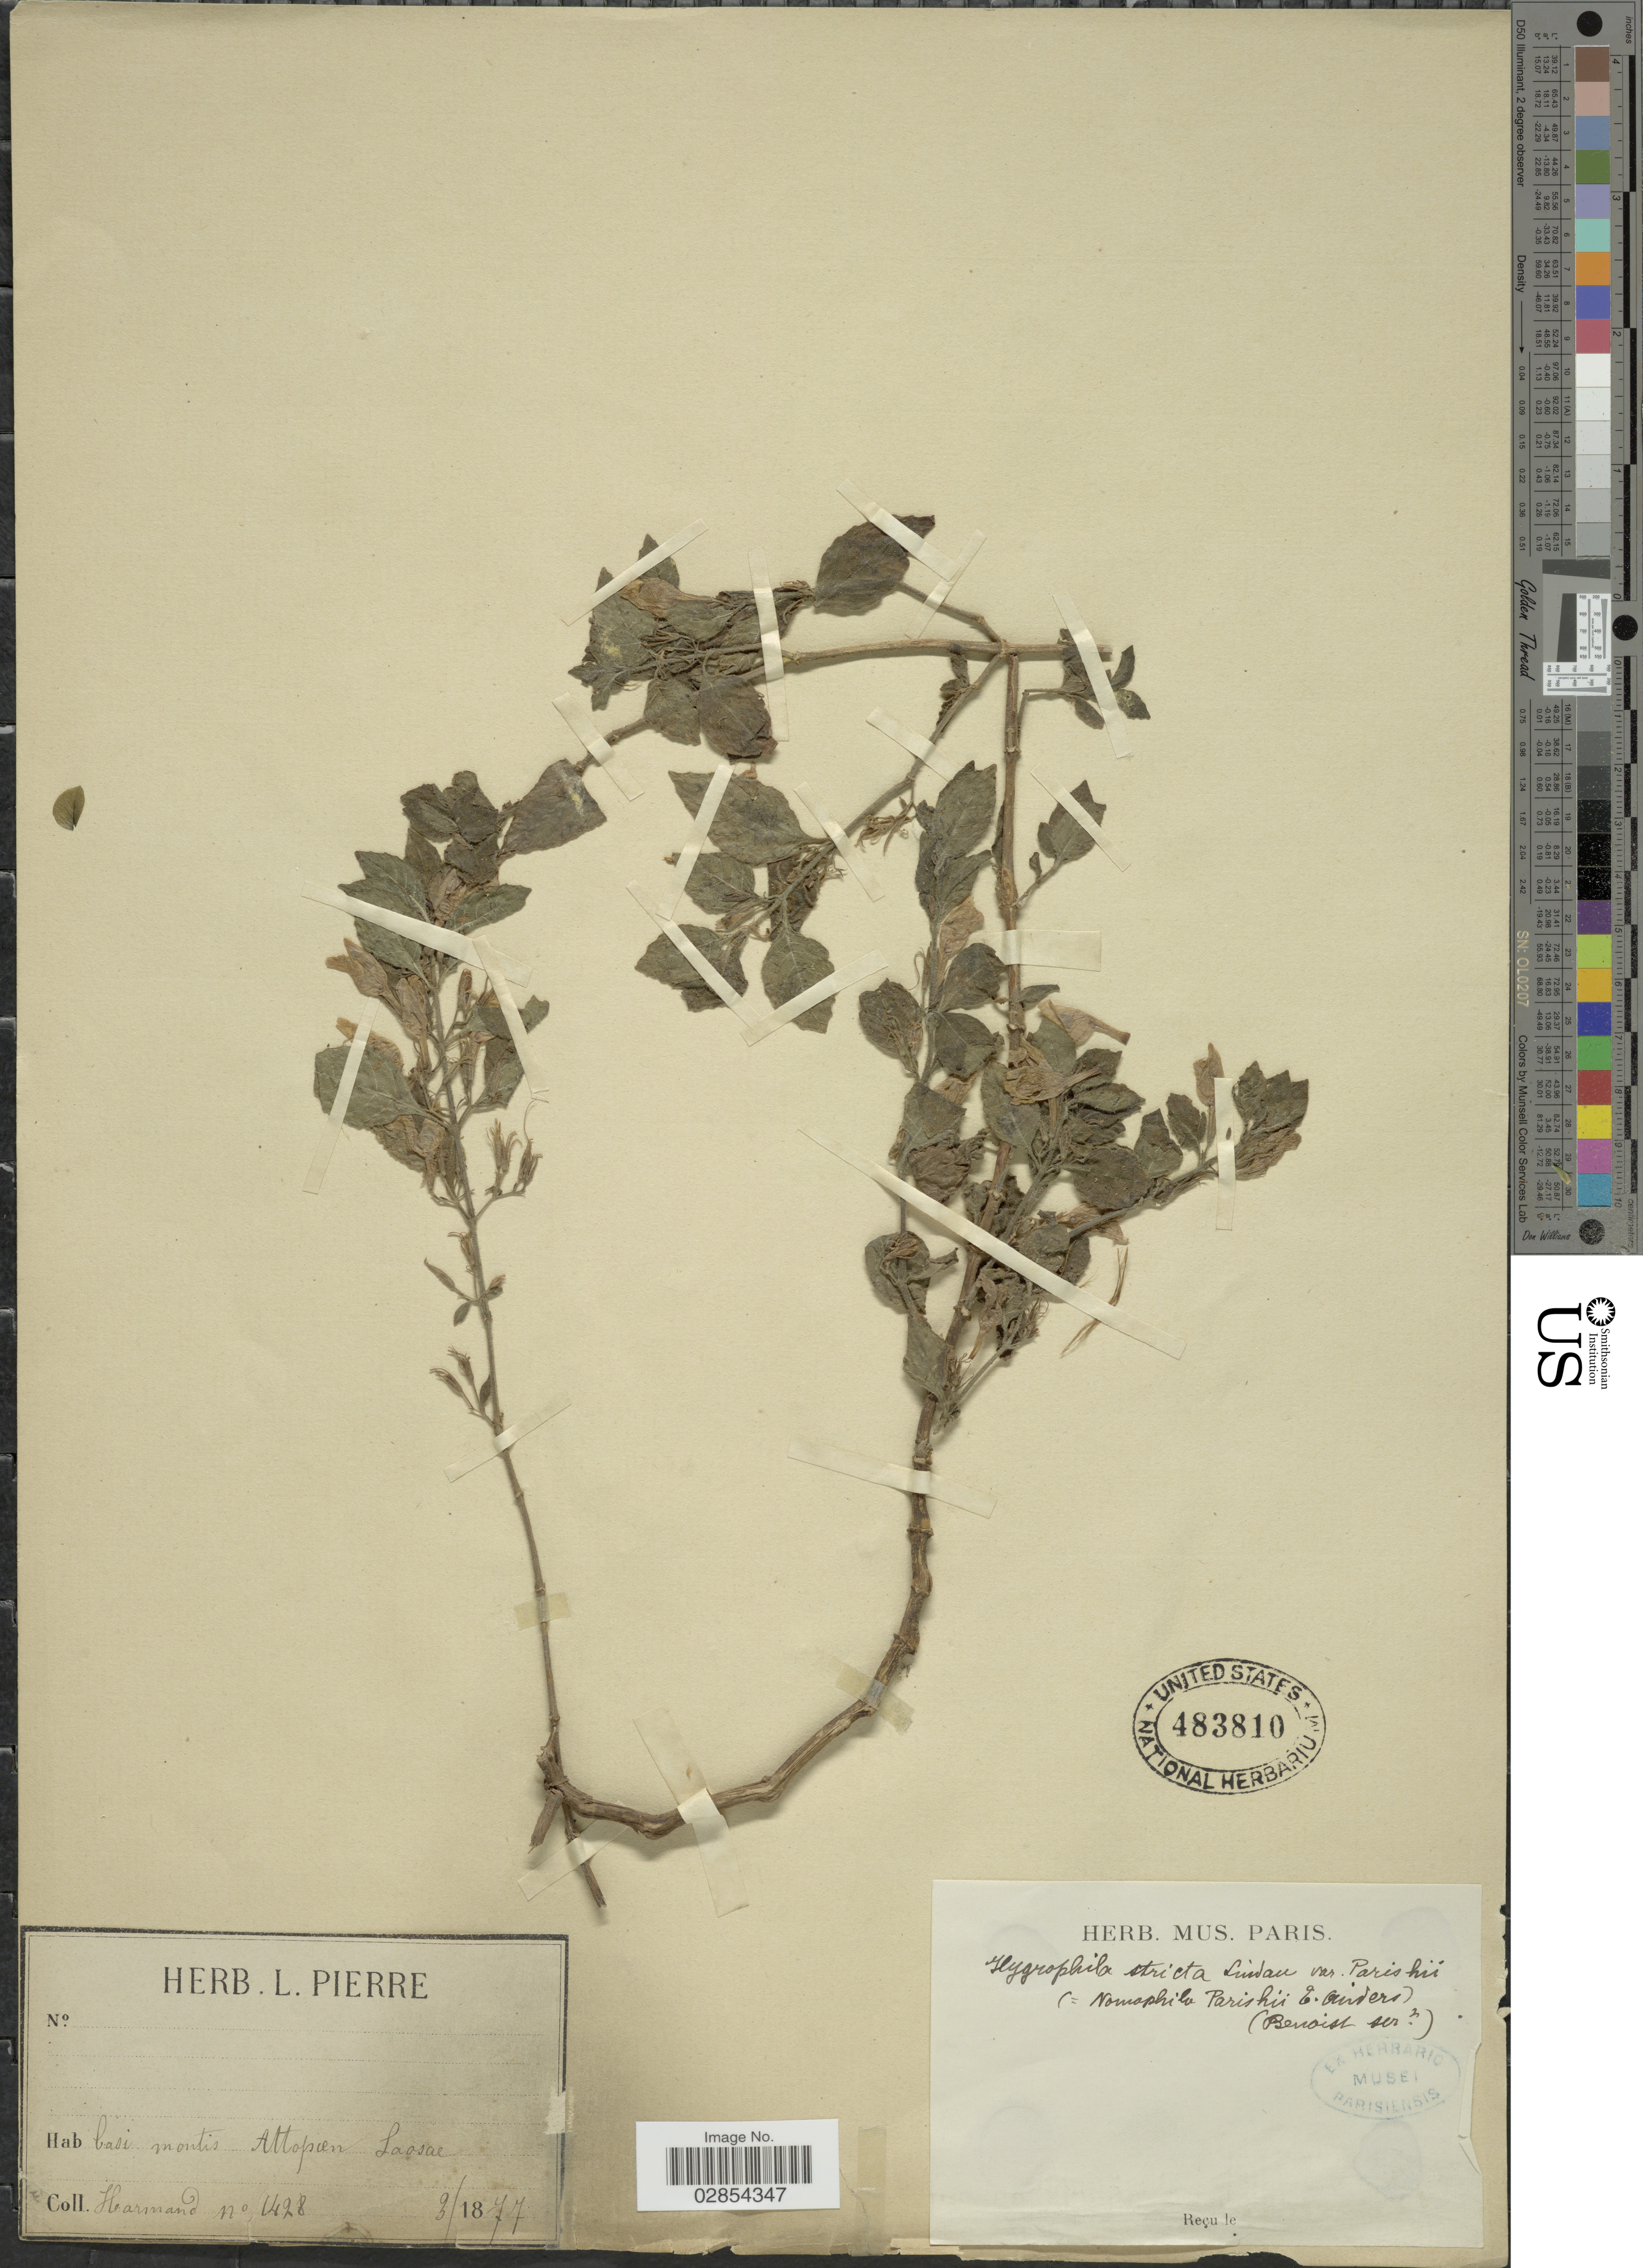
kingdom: Plantae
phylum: Tracheophyta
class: Magnoliopsida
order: Lamiales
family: Acanthaceae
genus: Hygrophila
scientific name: Hygrophila stricta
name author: Lindau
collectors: Harmand, --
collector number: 1428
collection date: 1877-03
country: Laos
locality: Basi montis Attopien Laosae.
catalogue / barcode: US 483810